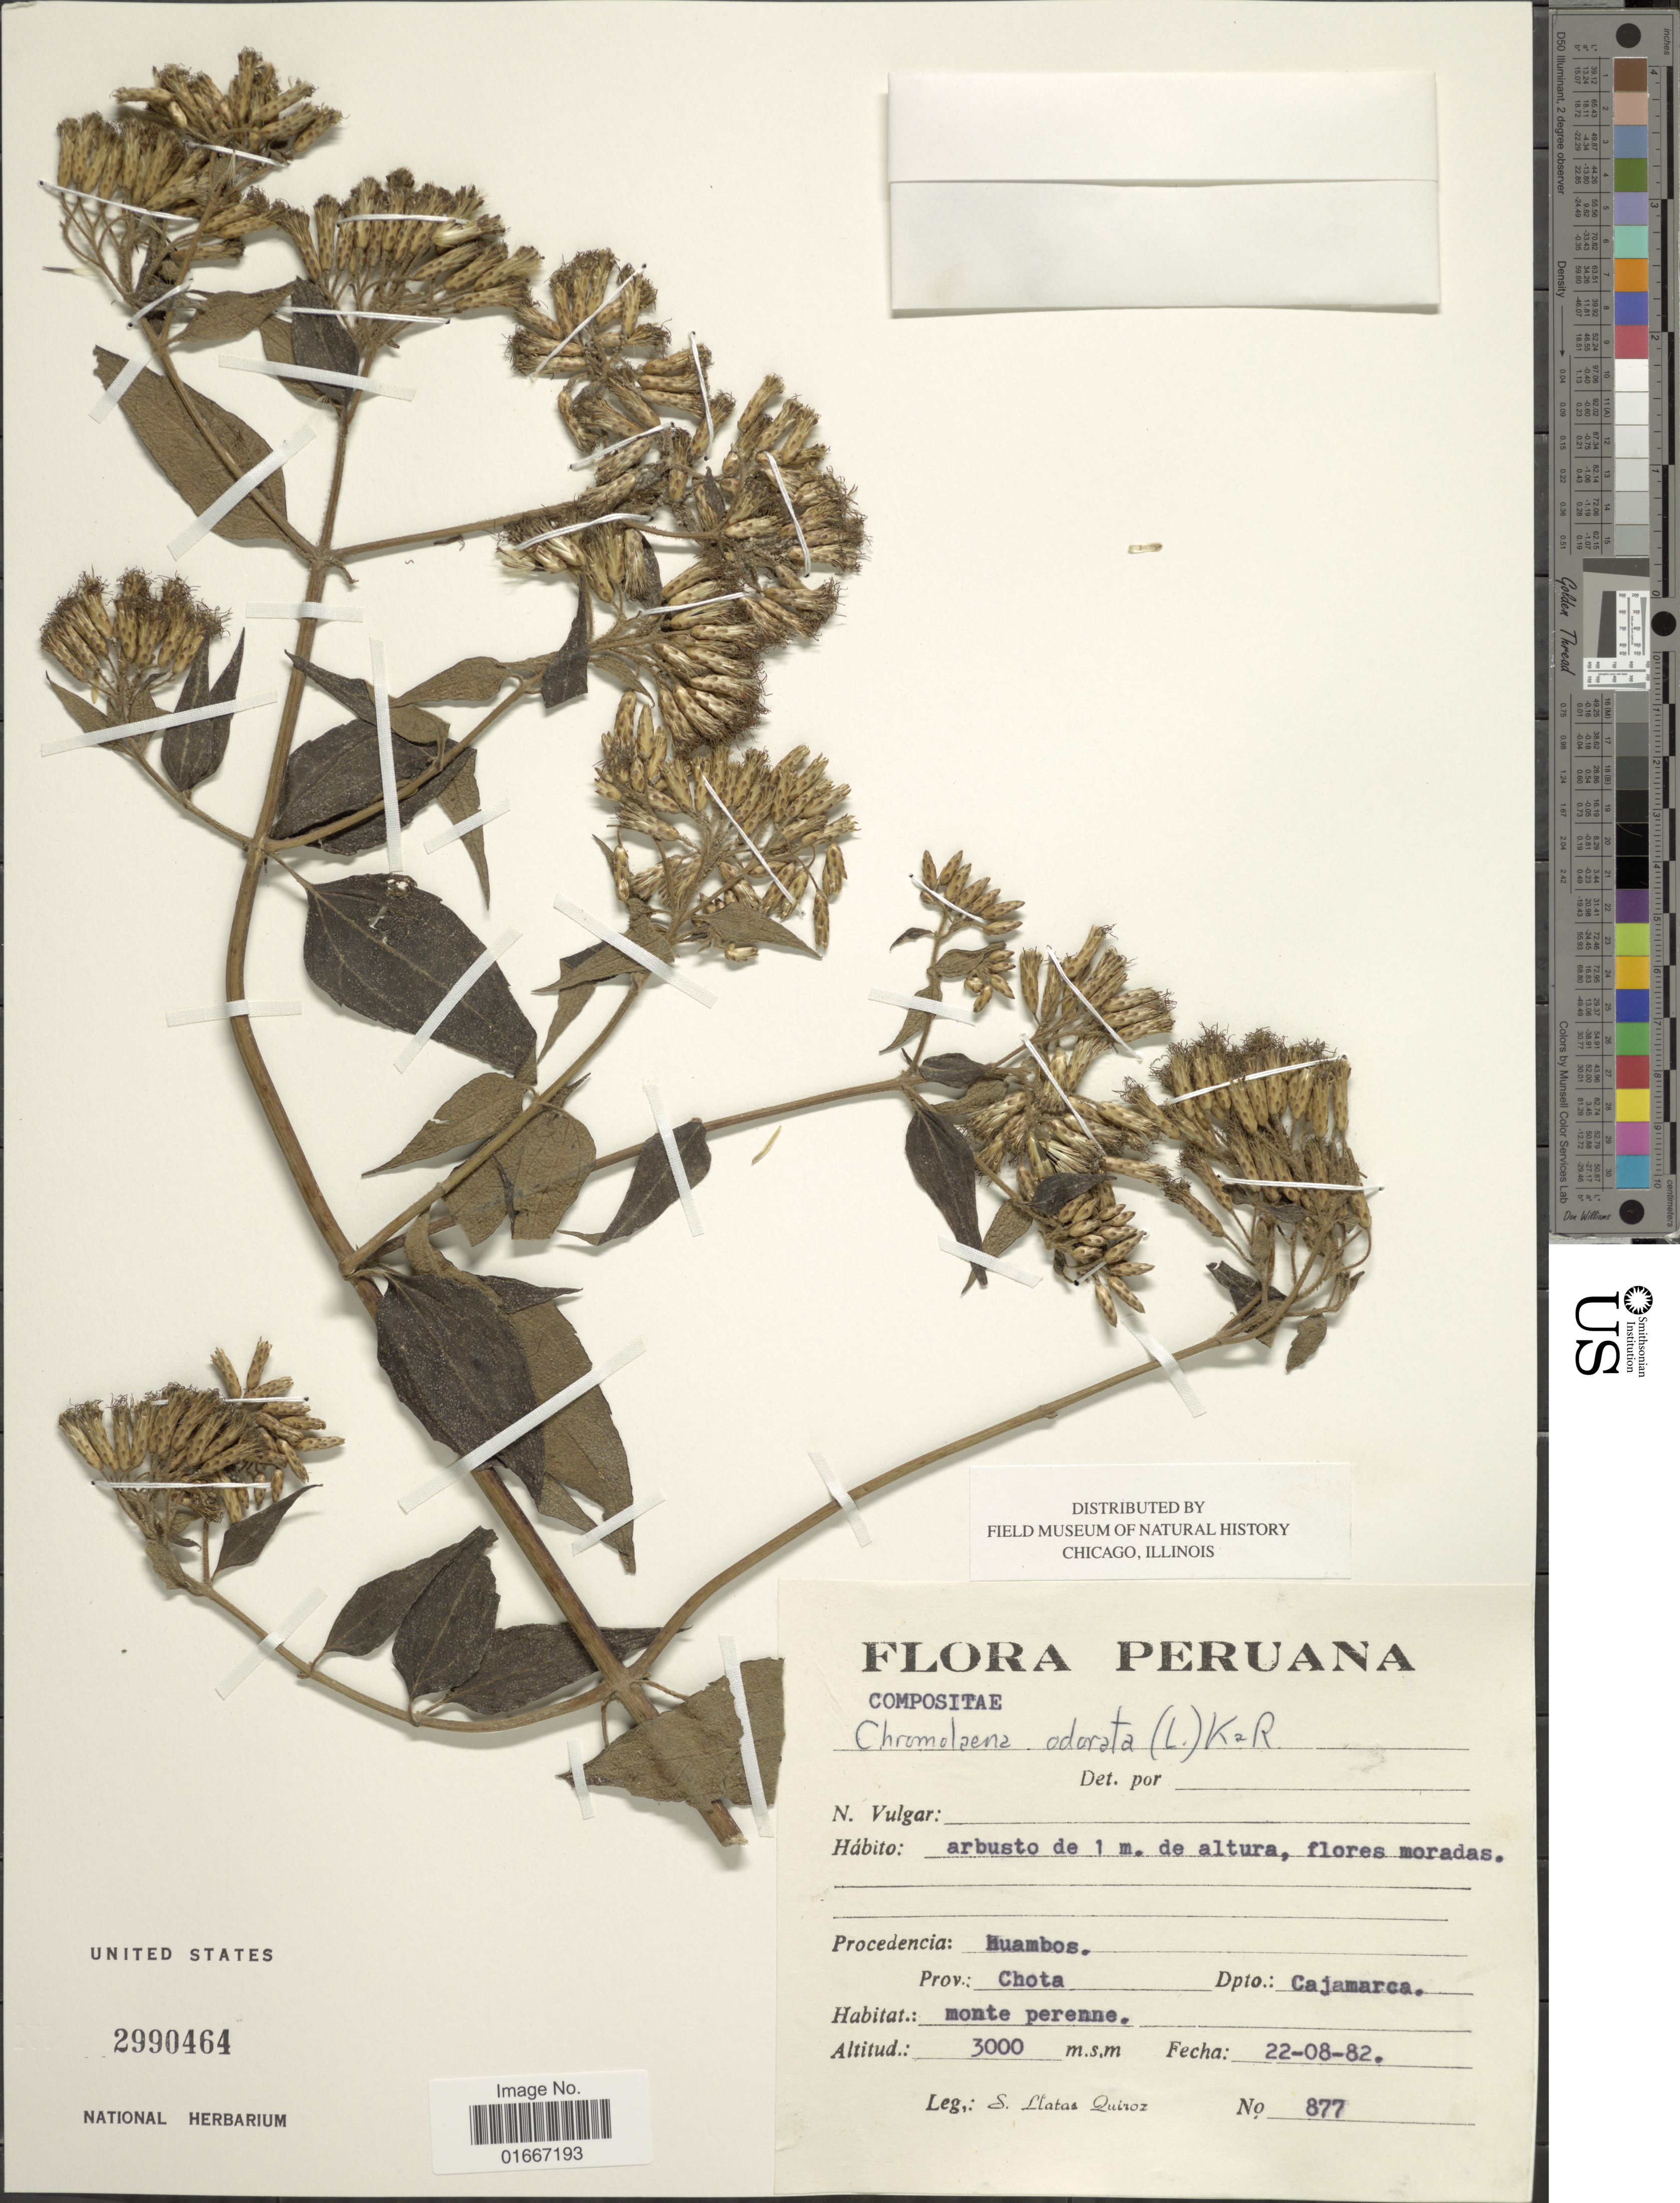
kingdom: Plantae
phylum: Tracheophyta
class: Magnoliopsida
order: Asterales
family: Asteraceae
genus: Chromolaena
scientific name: Chromolaena odorata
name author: (L.) R.M. King & H. Rob.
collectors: S. L. Quiroz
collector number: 877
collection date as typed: Transcribed d/m/y: 22/8/82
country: Peru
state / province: Cajamarca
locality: Procendencia: Huambos, Prov. Chota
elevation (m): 3000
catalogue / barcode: US 2990464